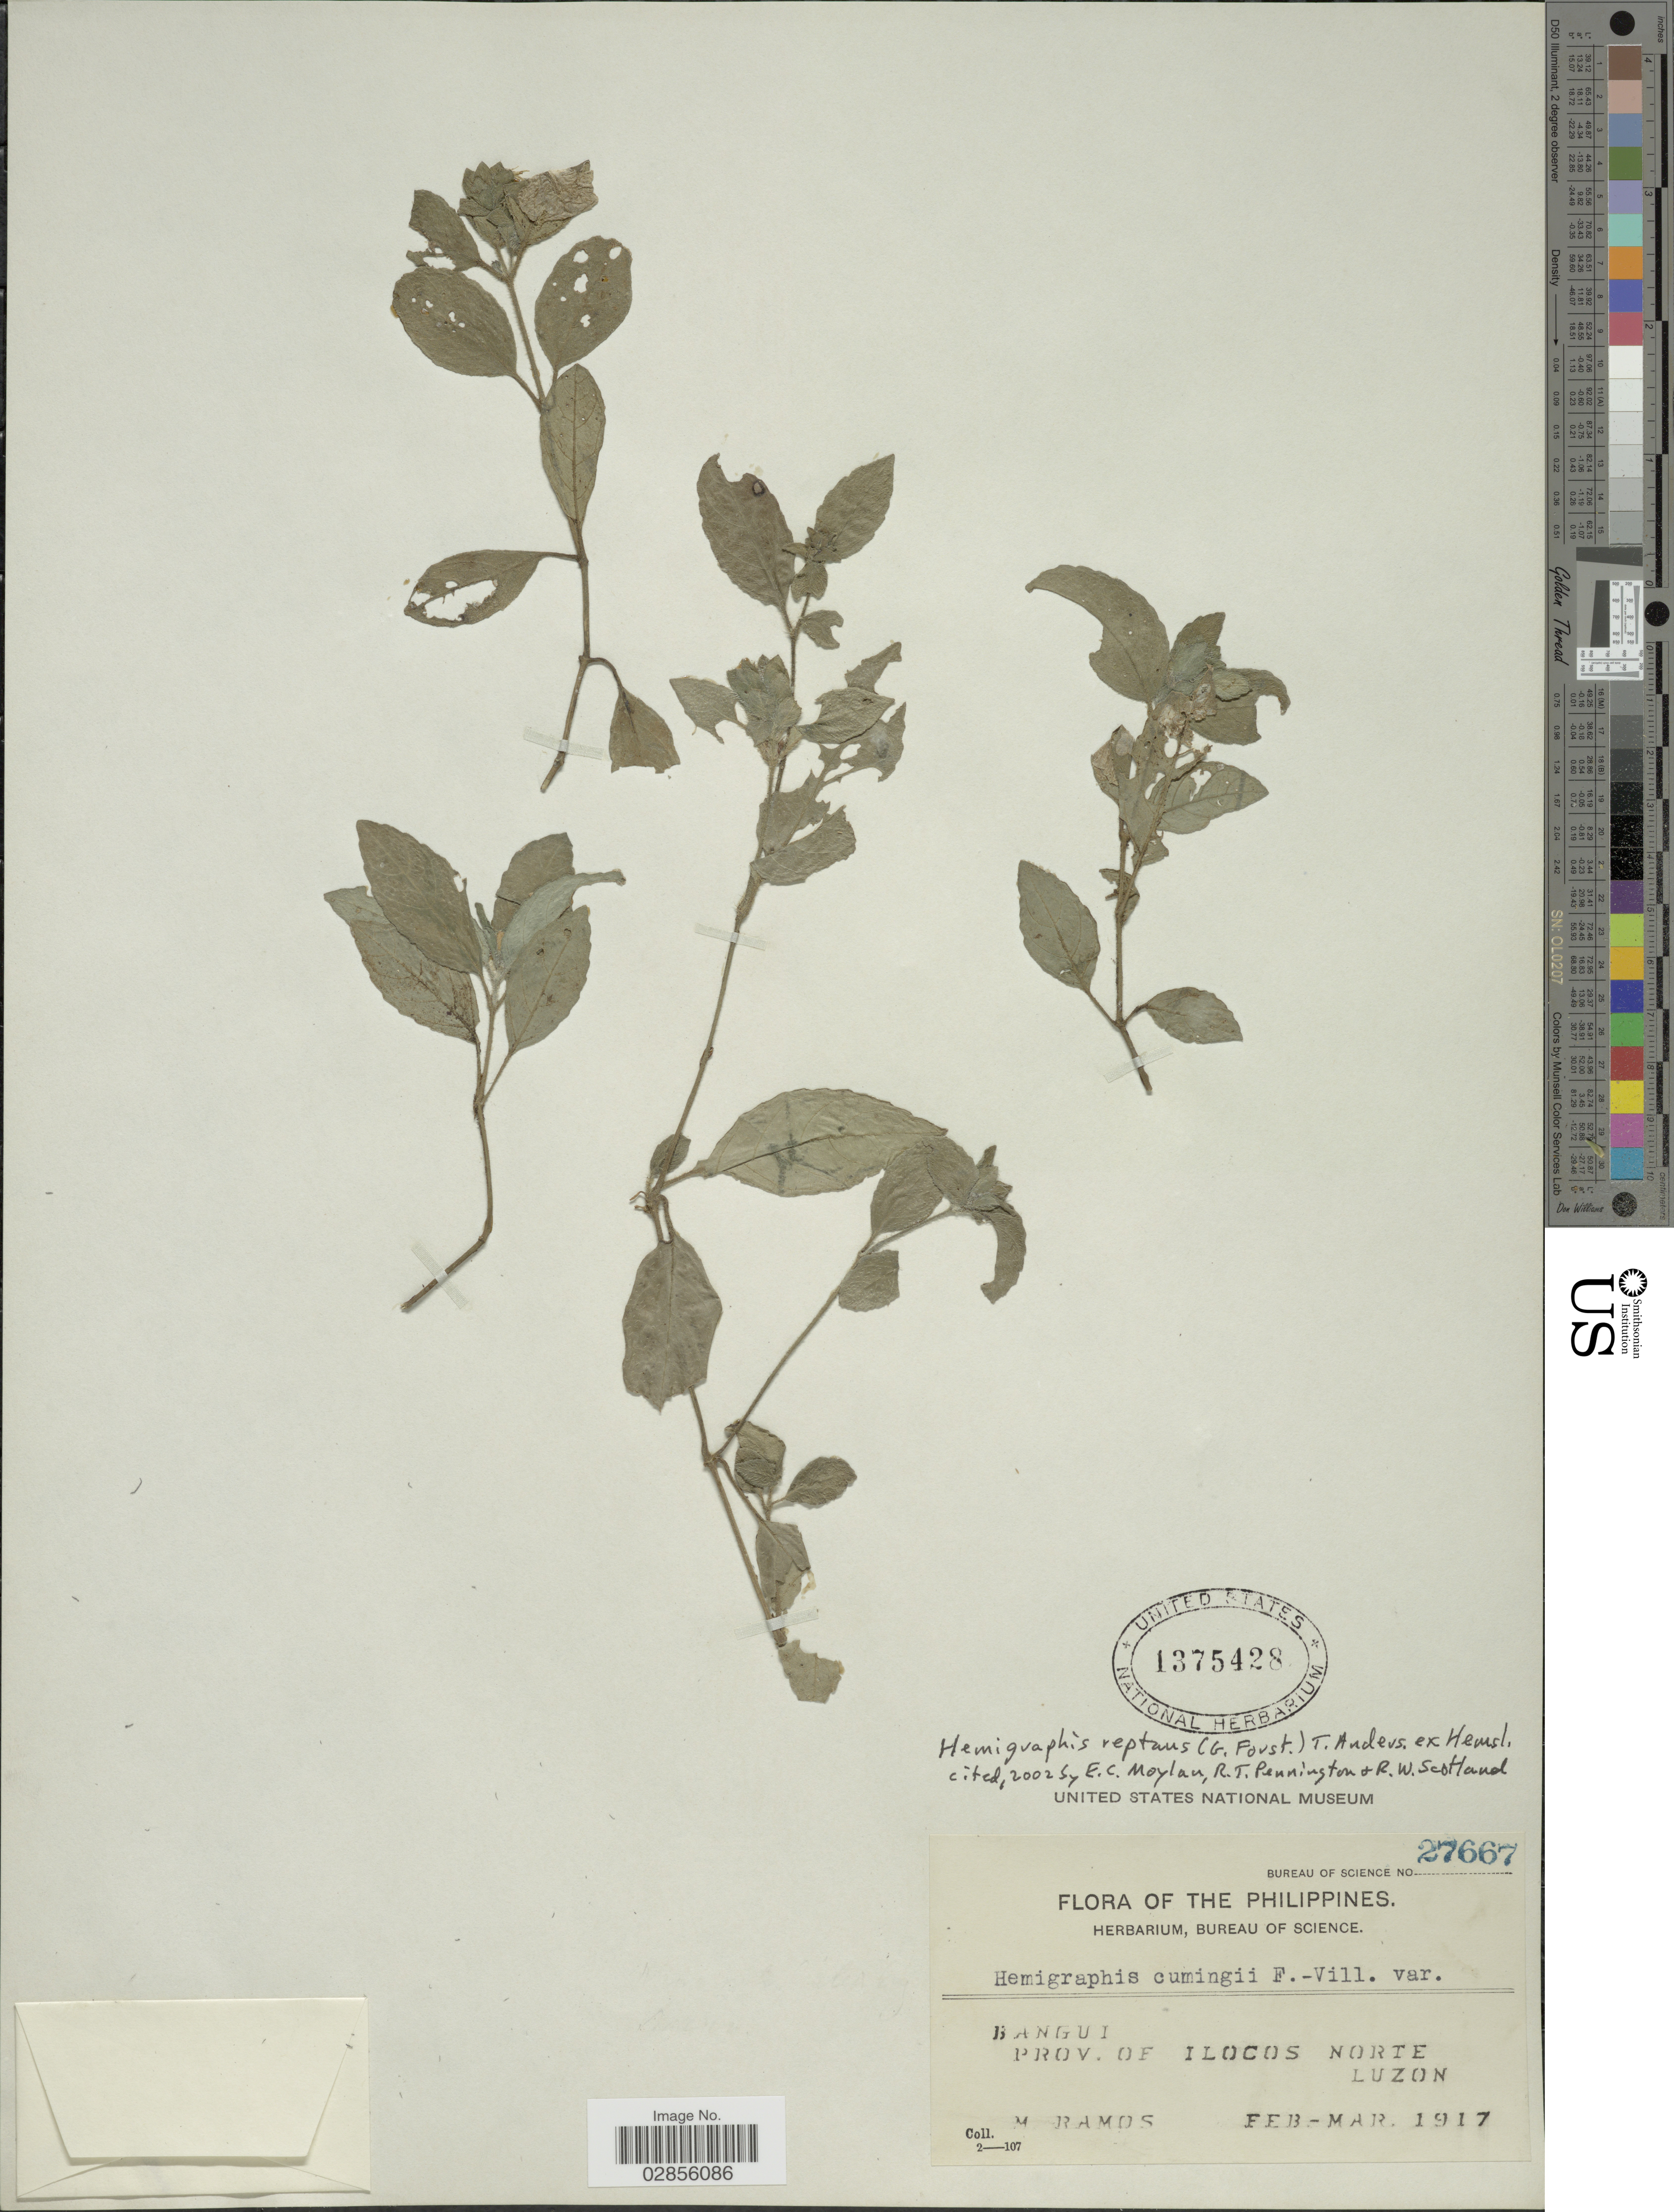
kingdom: Plantae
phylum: Tracheophyta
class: Magnoliopsida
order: Lamiales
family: Acanthaceae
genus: Hemigraphis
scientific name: Hemigraphis reptans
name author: (G. Forst.) T. Anderson ex Hemsl.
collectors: M. Ramos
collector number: Bureau of Science 27667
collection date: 1917-02/1917-03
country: Philippines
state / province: Ilocos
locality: Bangui. Prov. of Ilocos Norte Luzon.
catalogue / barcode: US 1375428